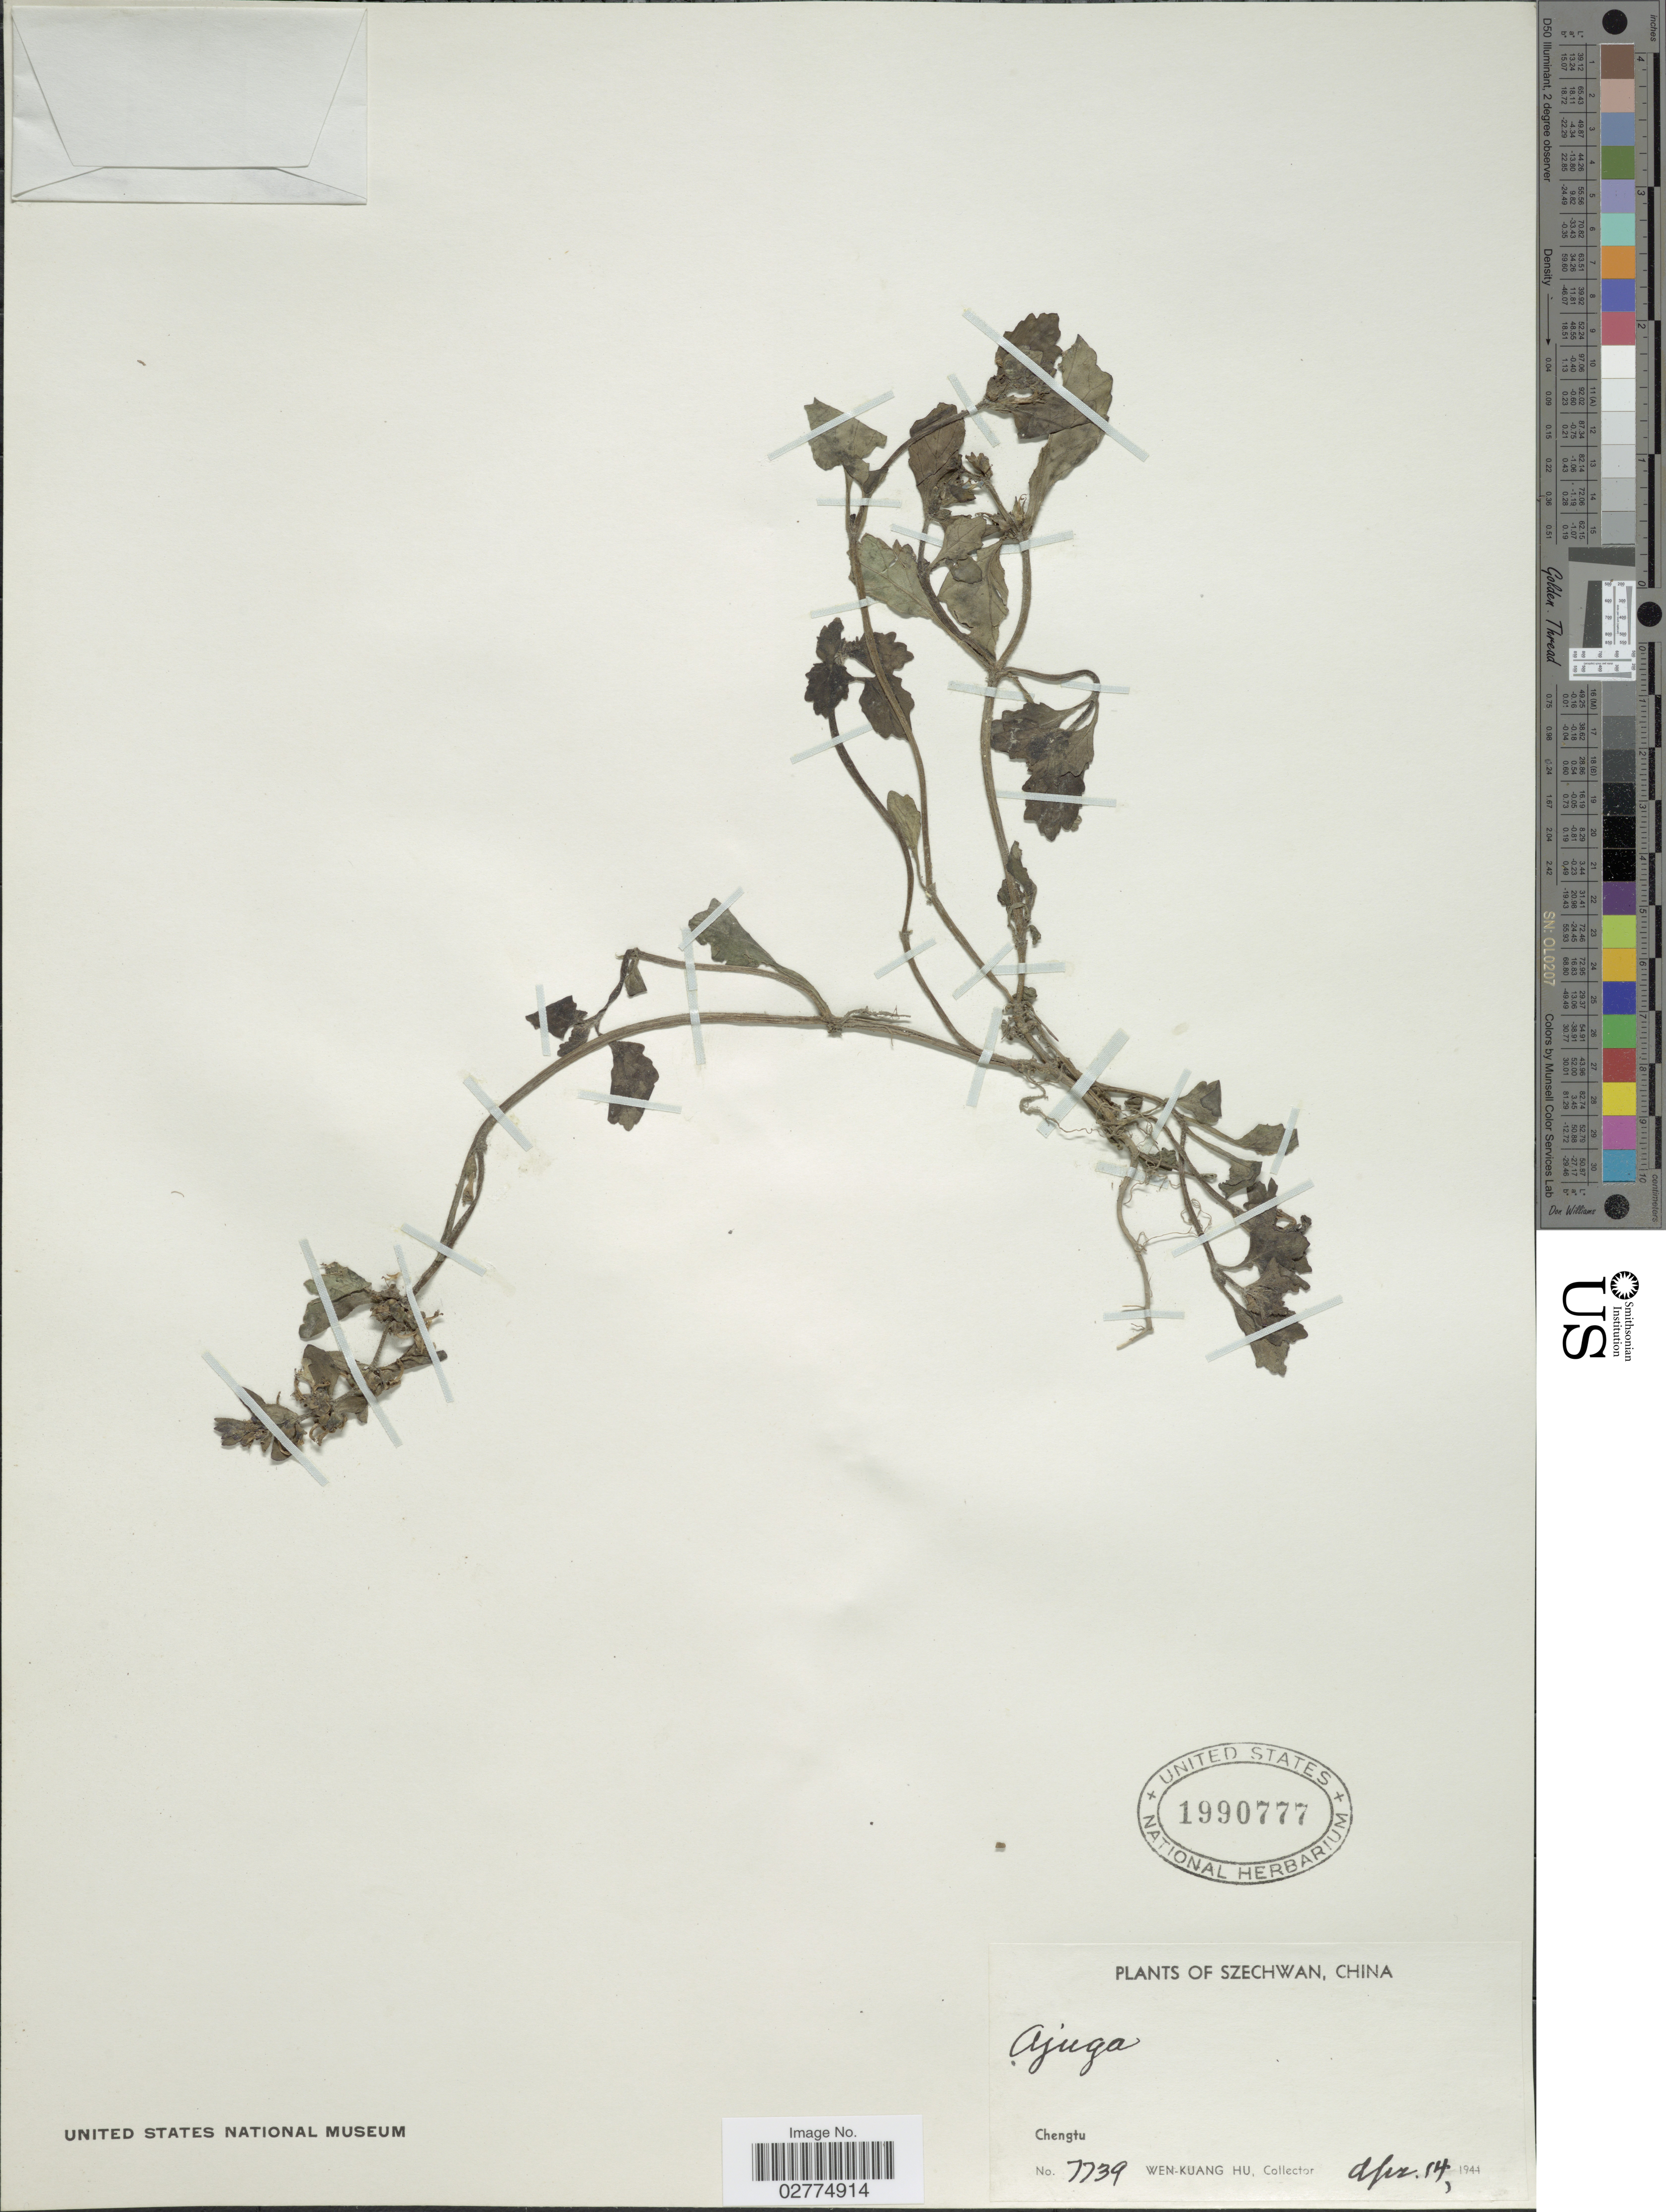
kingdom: Plantae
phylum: Tracheophyta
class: Magnoliopsida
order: Lamiales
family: Lamiaceae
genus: Ajuga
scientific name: Ajuga sp.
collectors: W. K. Hu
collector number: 7739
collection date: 1944-04-14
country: China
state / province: Sichuan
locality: Szechwan, Chengtu.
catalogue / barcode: US 1990777